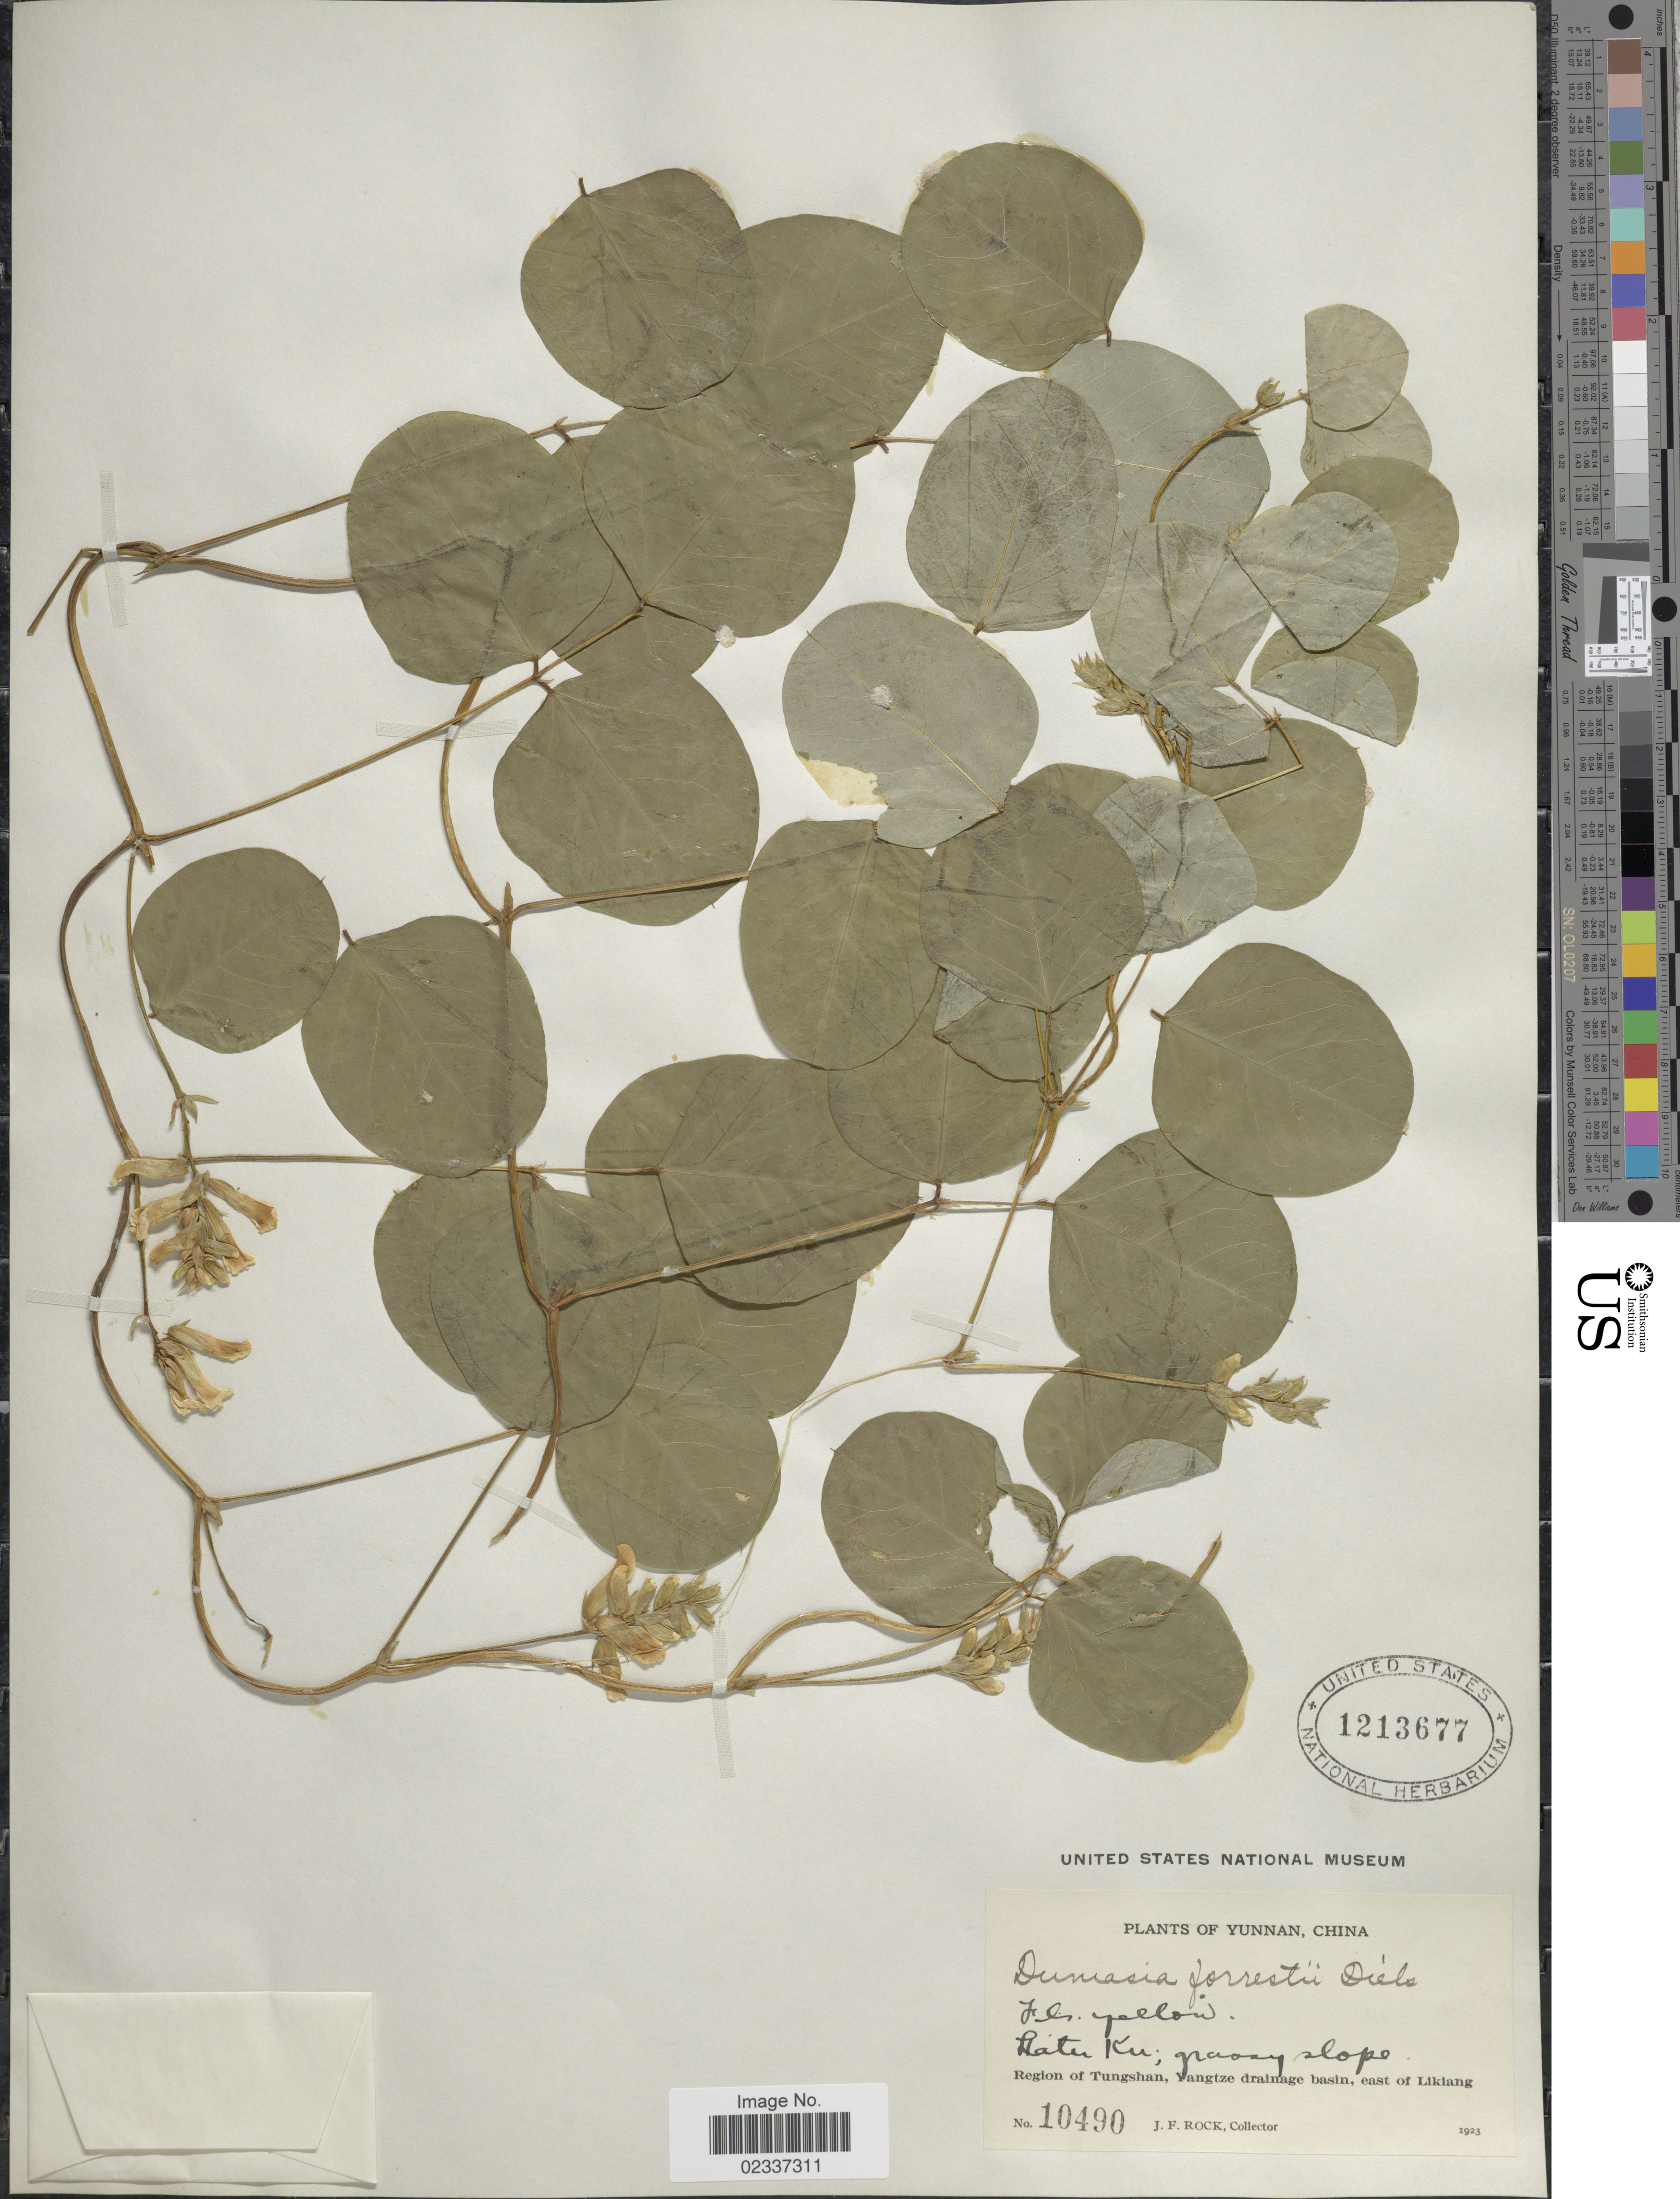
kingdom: Plantae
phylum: Tracheophyta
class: Magnoliopsida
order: Fabales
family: Fabaceae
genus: Dumasia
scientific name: Dumasia forrestii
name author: Diels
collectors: J. Rock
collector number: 10490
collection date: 1923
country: China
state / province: Yunnan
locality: Yunnan, China, Hatu Ku, Region of Tungshan, Yangtze drainage basin, east of Likiang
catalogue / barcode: US 1213677